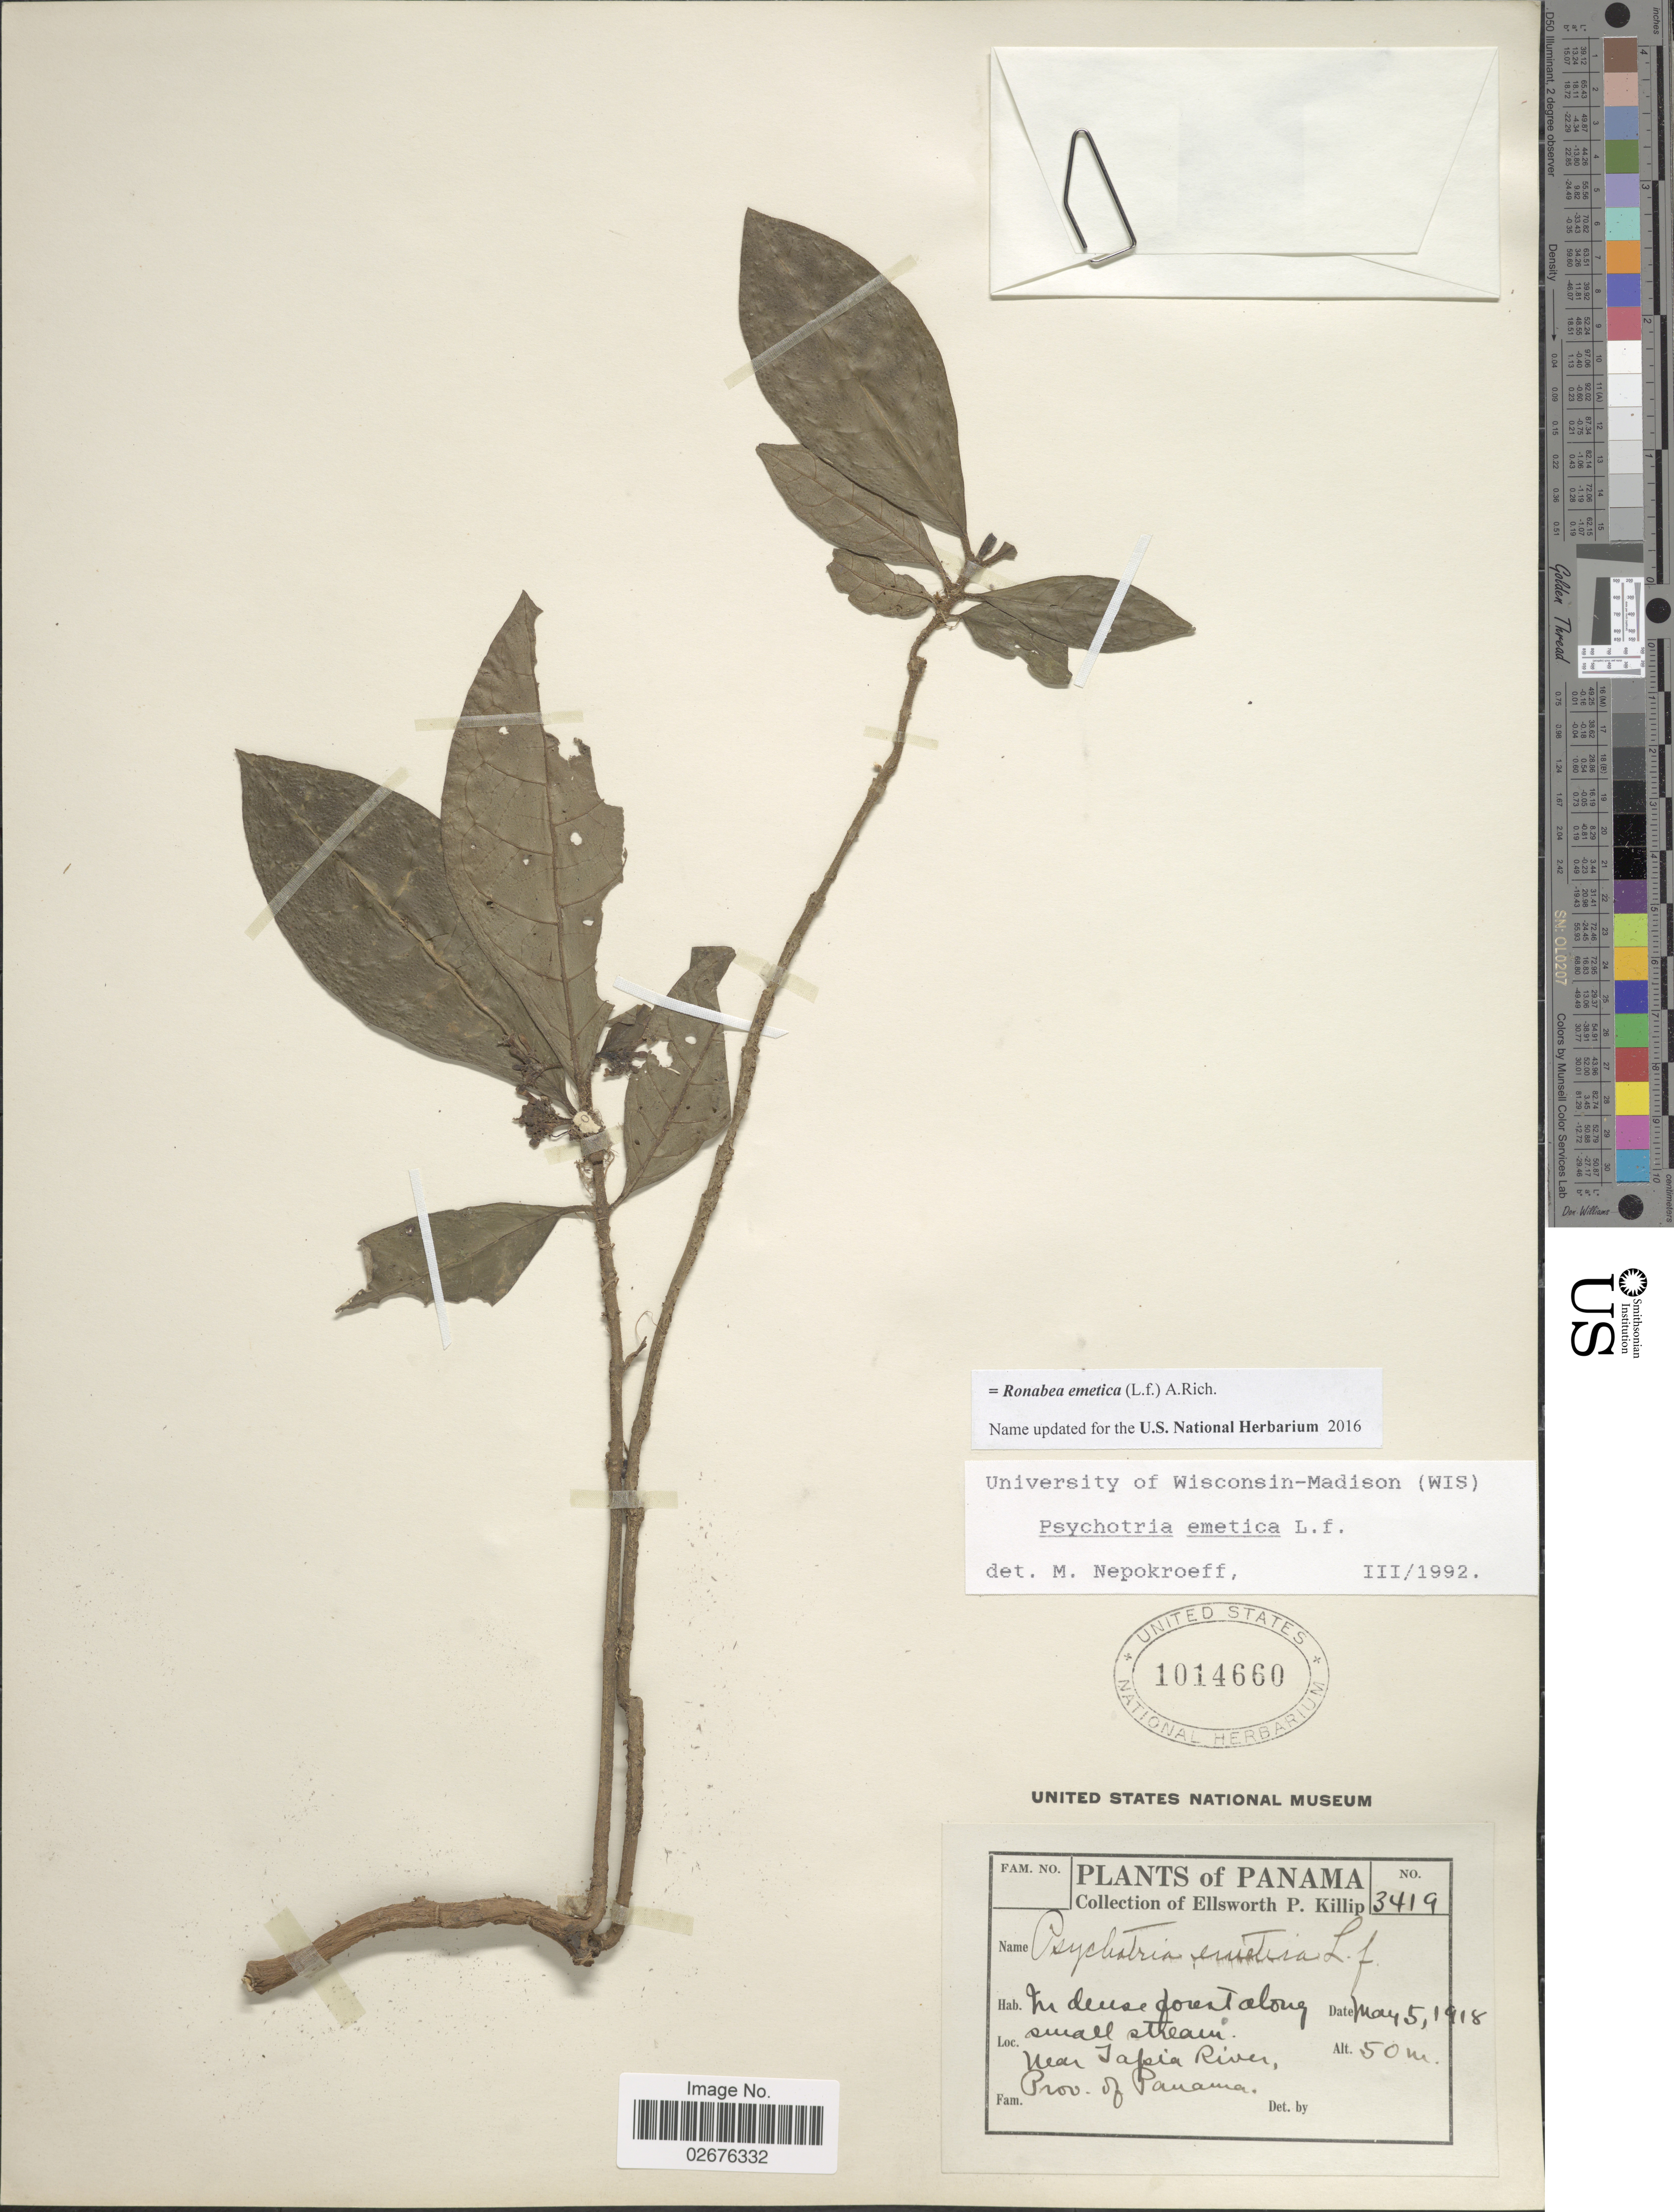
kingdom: Plantae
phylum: Tracheophyta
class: Magnoliopsida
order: Gentianales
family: Rubiaceae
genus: Ronabea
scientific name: Ronabea emetica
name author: (L. f.) A. Rich.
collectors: E. P. Killip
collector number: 3419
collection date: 1918-05-05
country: Panama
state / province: Panamá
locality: Near Tapia River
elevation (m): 50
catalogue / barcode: US 1014660